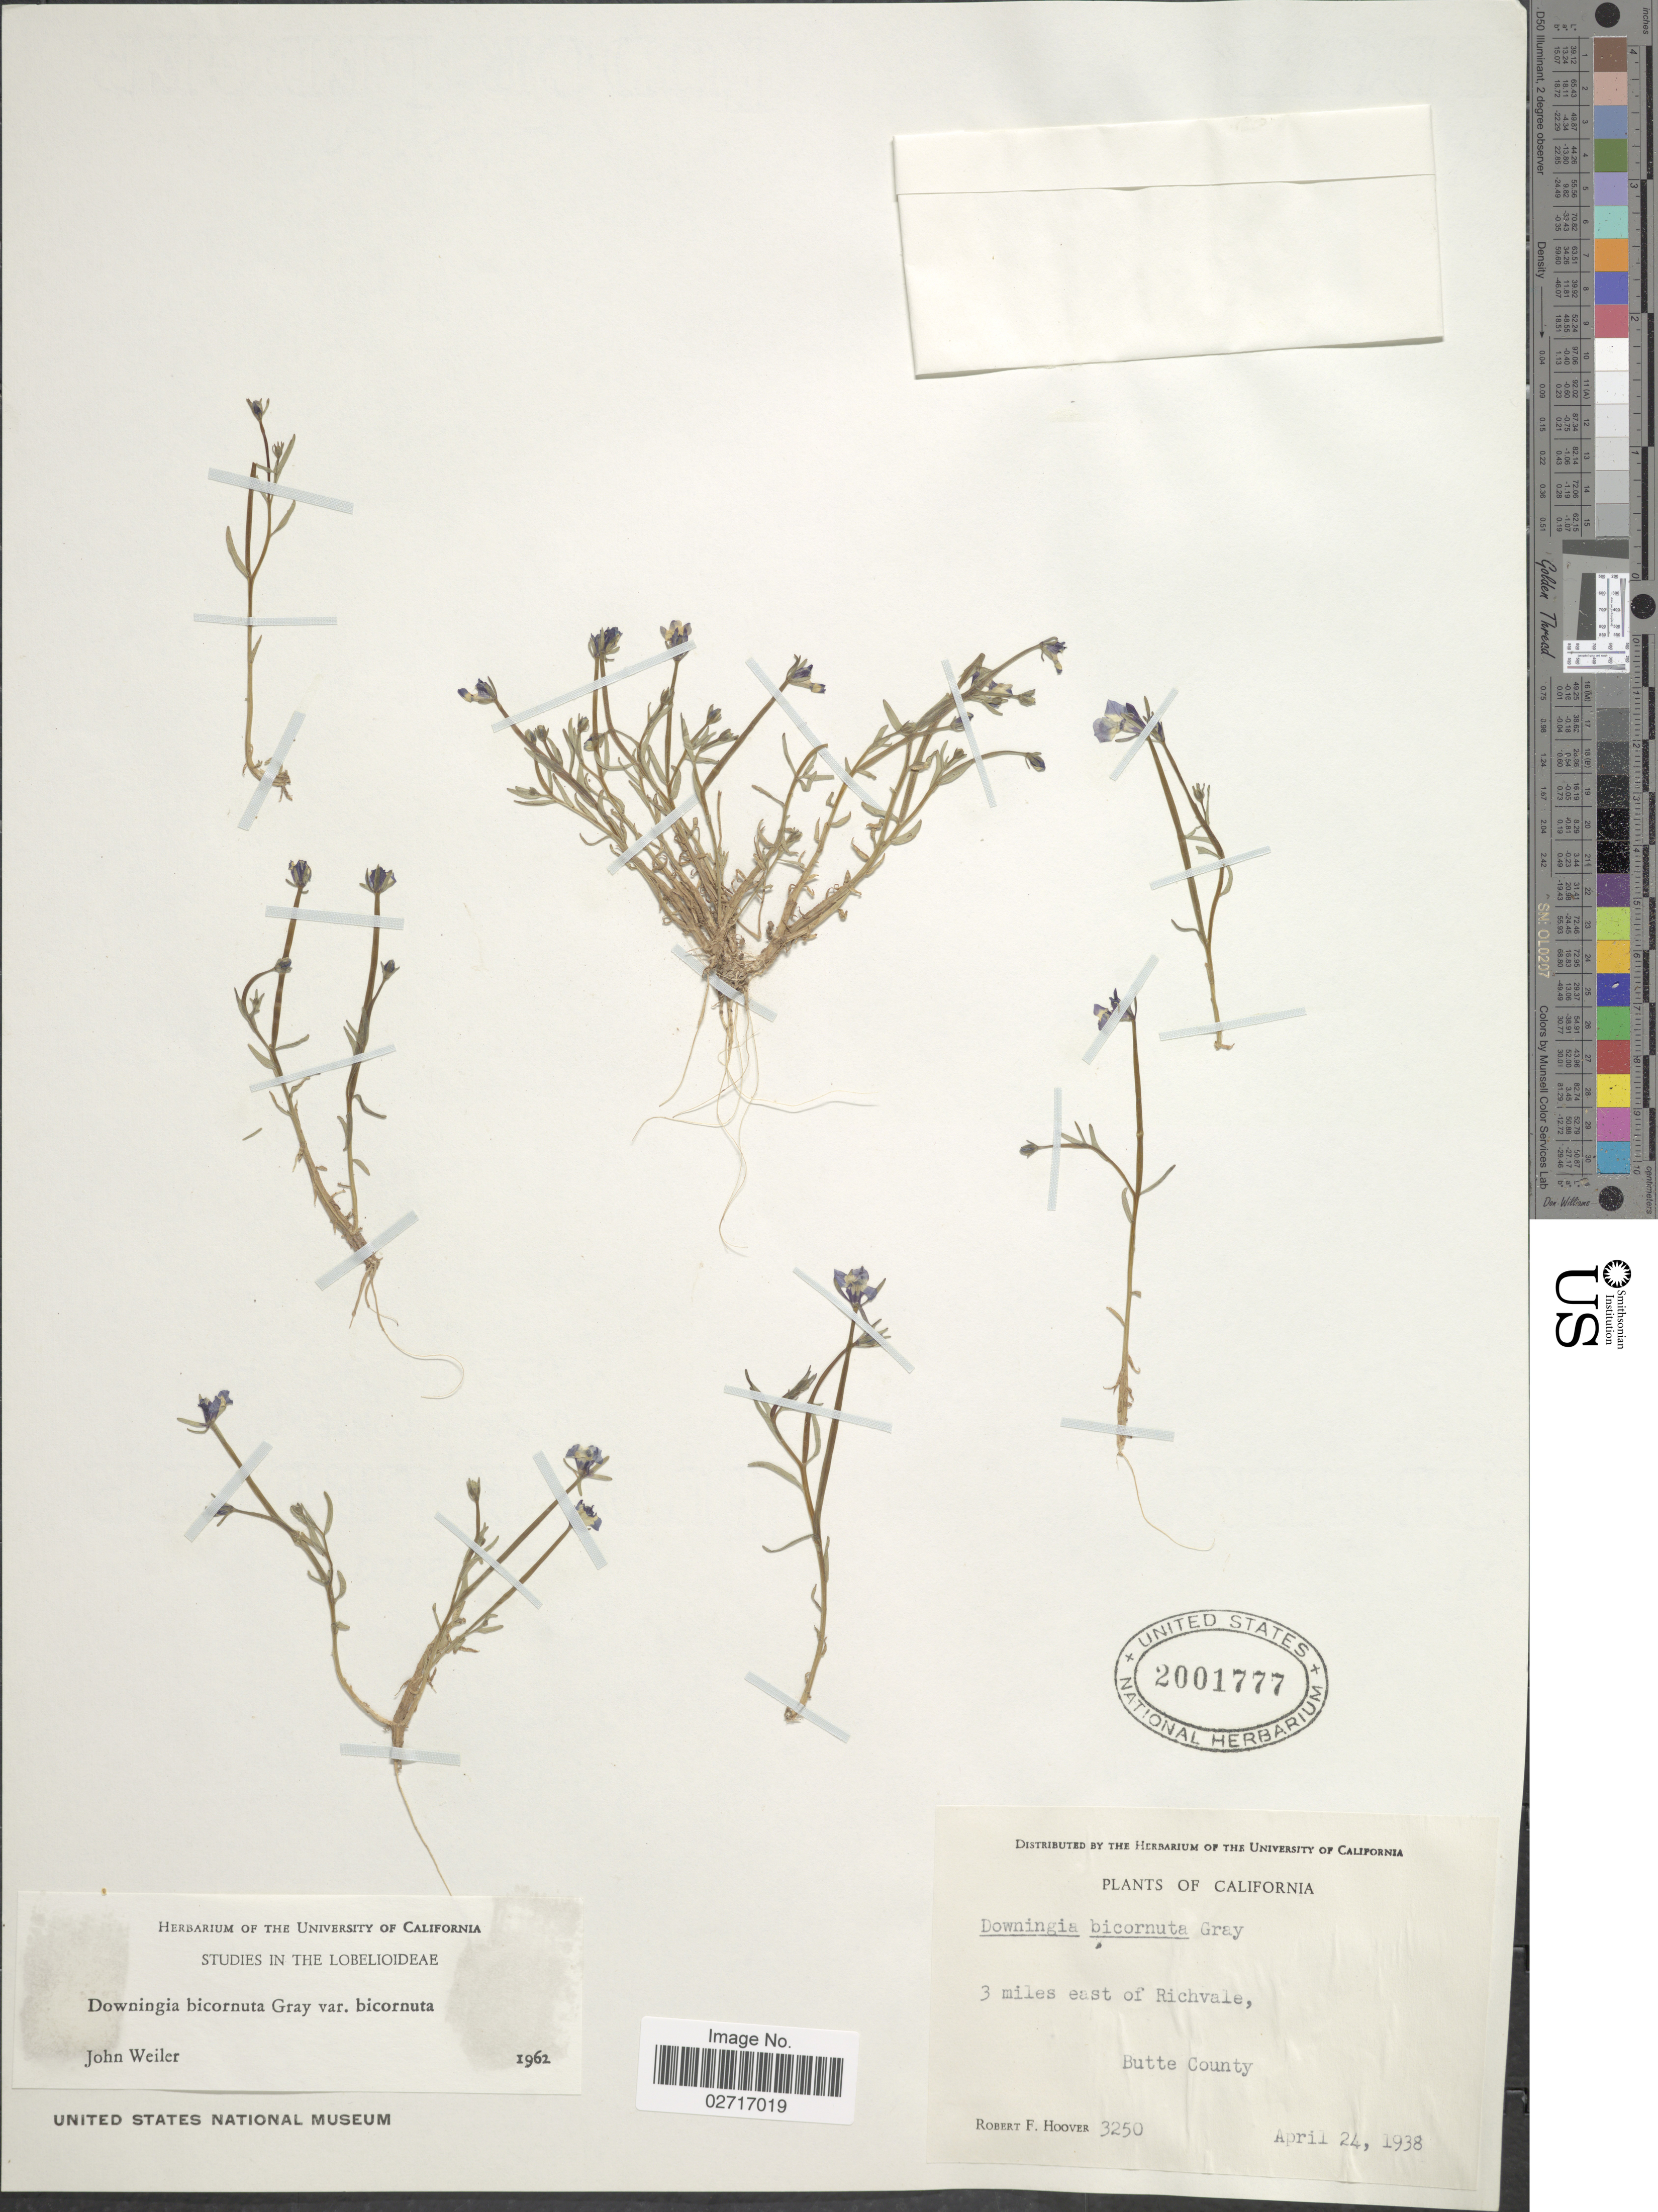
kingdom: Plantae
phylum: Tracheophyta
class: Magnoliopsida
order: Asterales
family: Campanulaceae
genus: Downingia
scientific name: Downingia bicornuta var. bicornuta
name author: A. Gray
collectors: R. F. Hoover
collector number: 3250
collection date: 1938-04-24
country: United States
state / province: California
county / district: Butte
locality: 3 miles east of Richvale, Butte County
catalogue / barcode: US 2001777